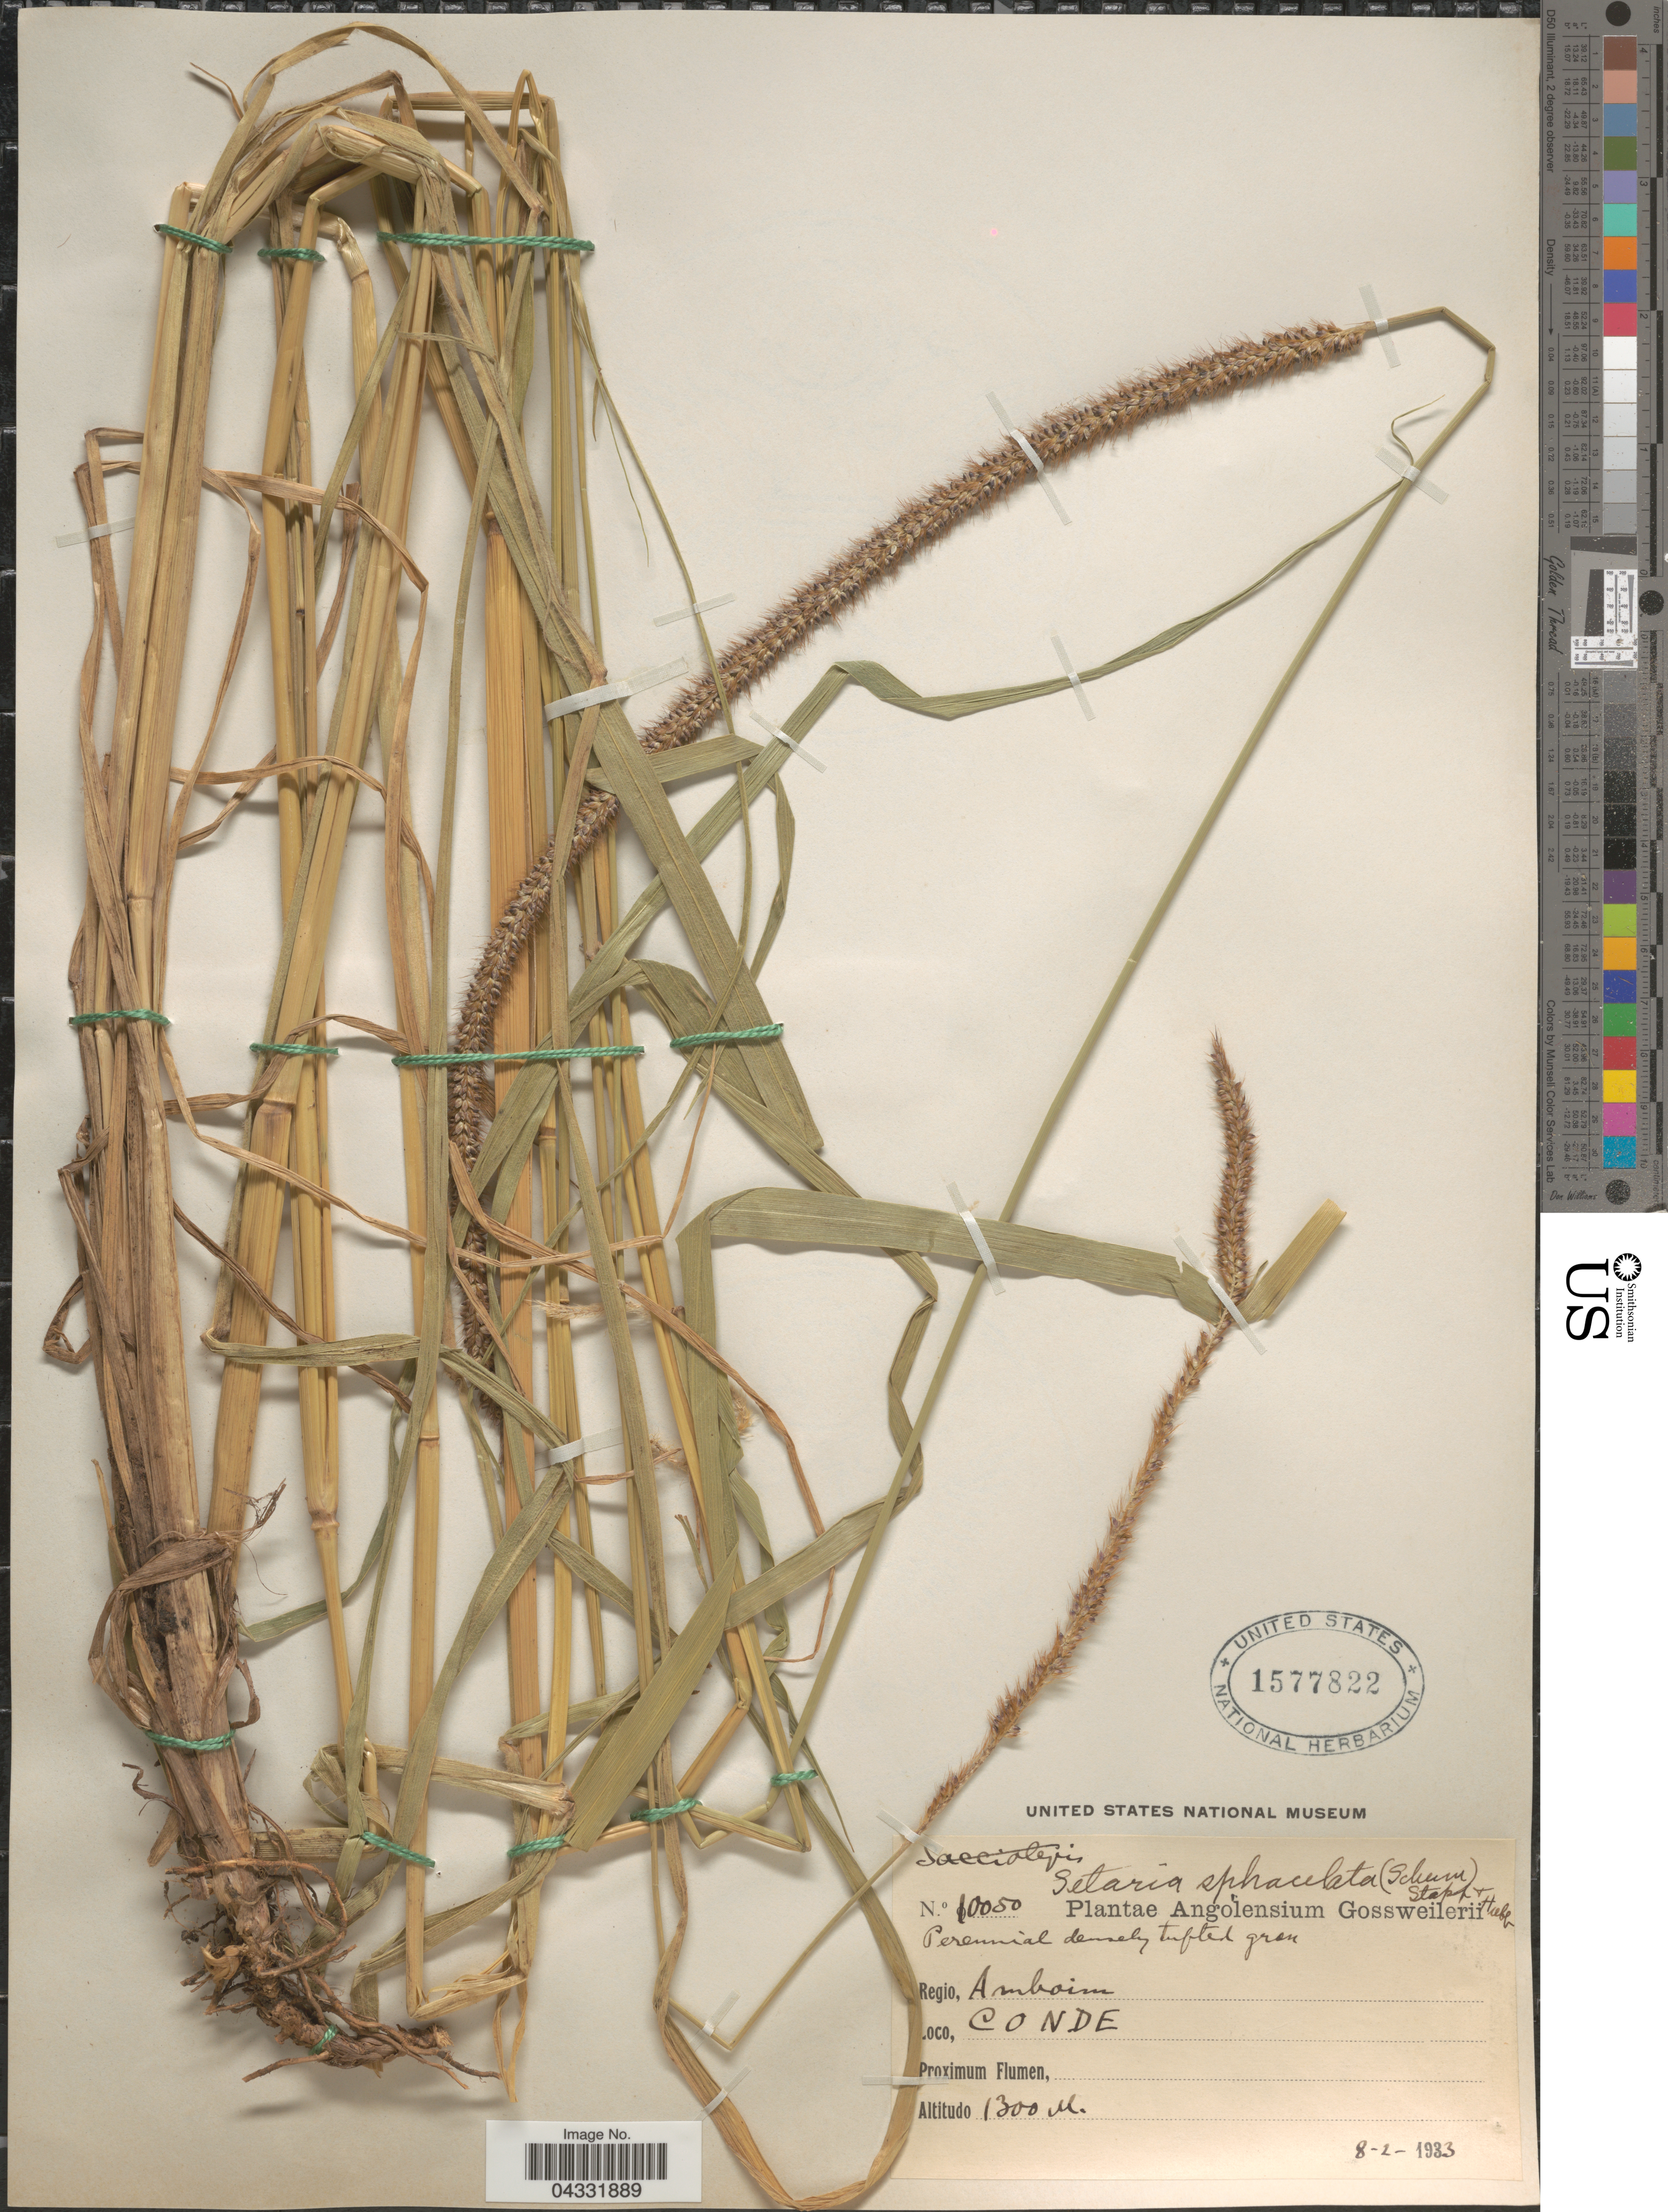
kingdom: Plantae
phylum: Tracheophyta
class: Liliopsida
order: Poales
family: Poaceae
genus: Setaria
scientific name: Setaria sphacelata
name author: (Schumach.) Stapf & Hubb. ex Moss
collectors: -. Gossweiler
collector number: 10050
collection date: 1933-02-08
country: Angola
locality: Regio, Amboim. Conde.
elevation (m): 1300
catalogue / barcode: US 1577822